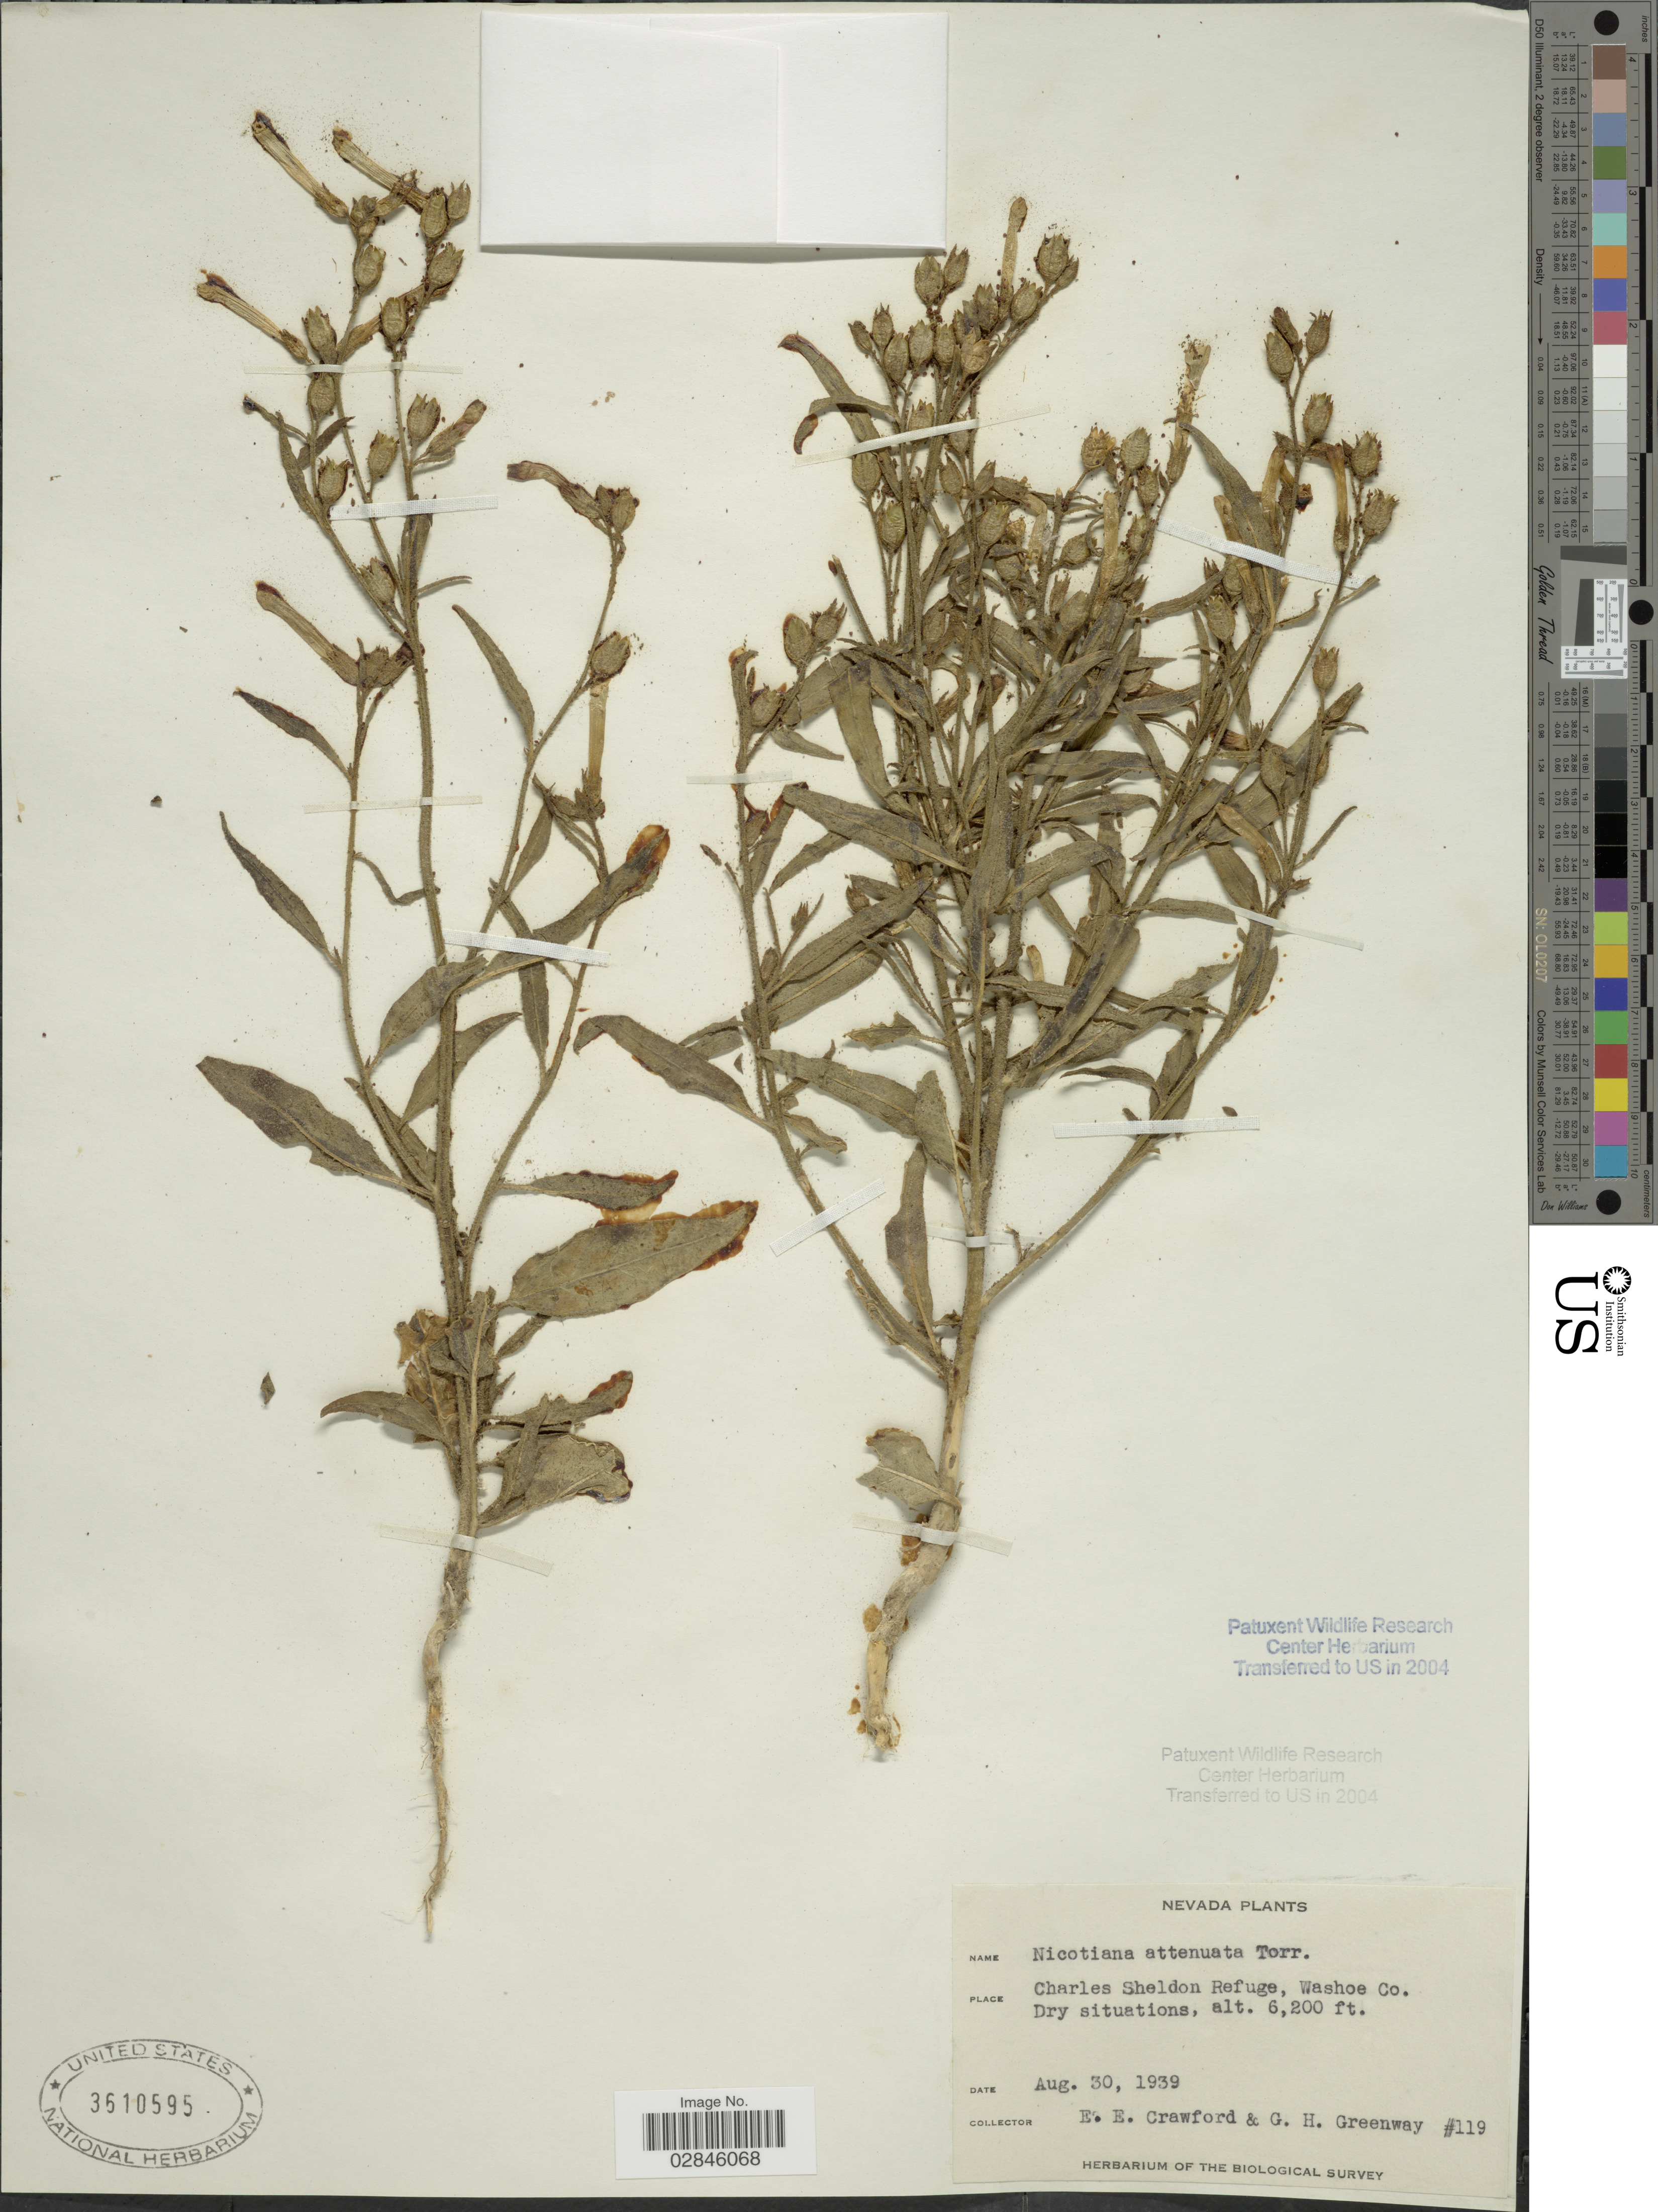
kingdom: Plantae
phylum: Tracheophyta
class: Magnoliopsida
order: Solanales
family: Solanaceae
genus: Nicotiana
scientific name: Nicotiana attenuata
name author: Torr. ex S. Watson in C. King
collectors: E. Crawford & G. Greenway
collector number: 119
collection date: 1939-08-30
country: United States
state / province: Nevada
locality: Charles Cheldon Refuge, Washoe Co.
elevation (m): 1890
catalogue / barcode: US 3610595